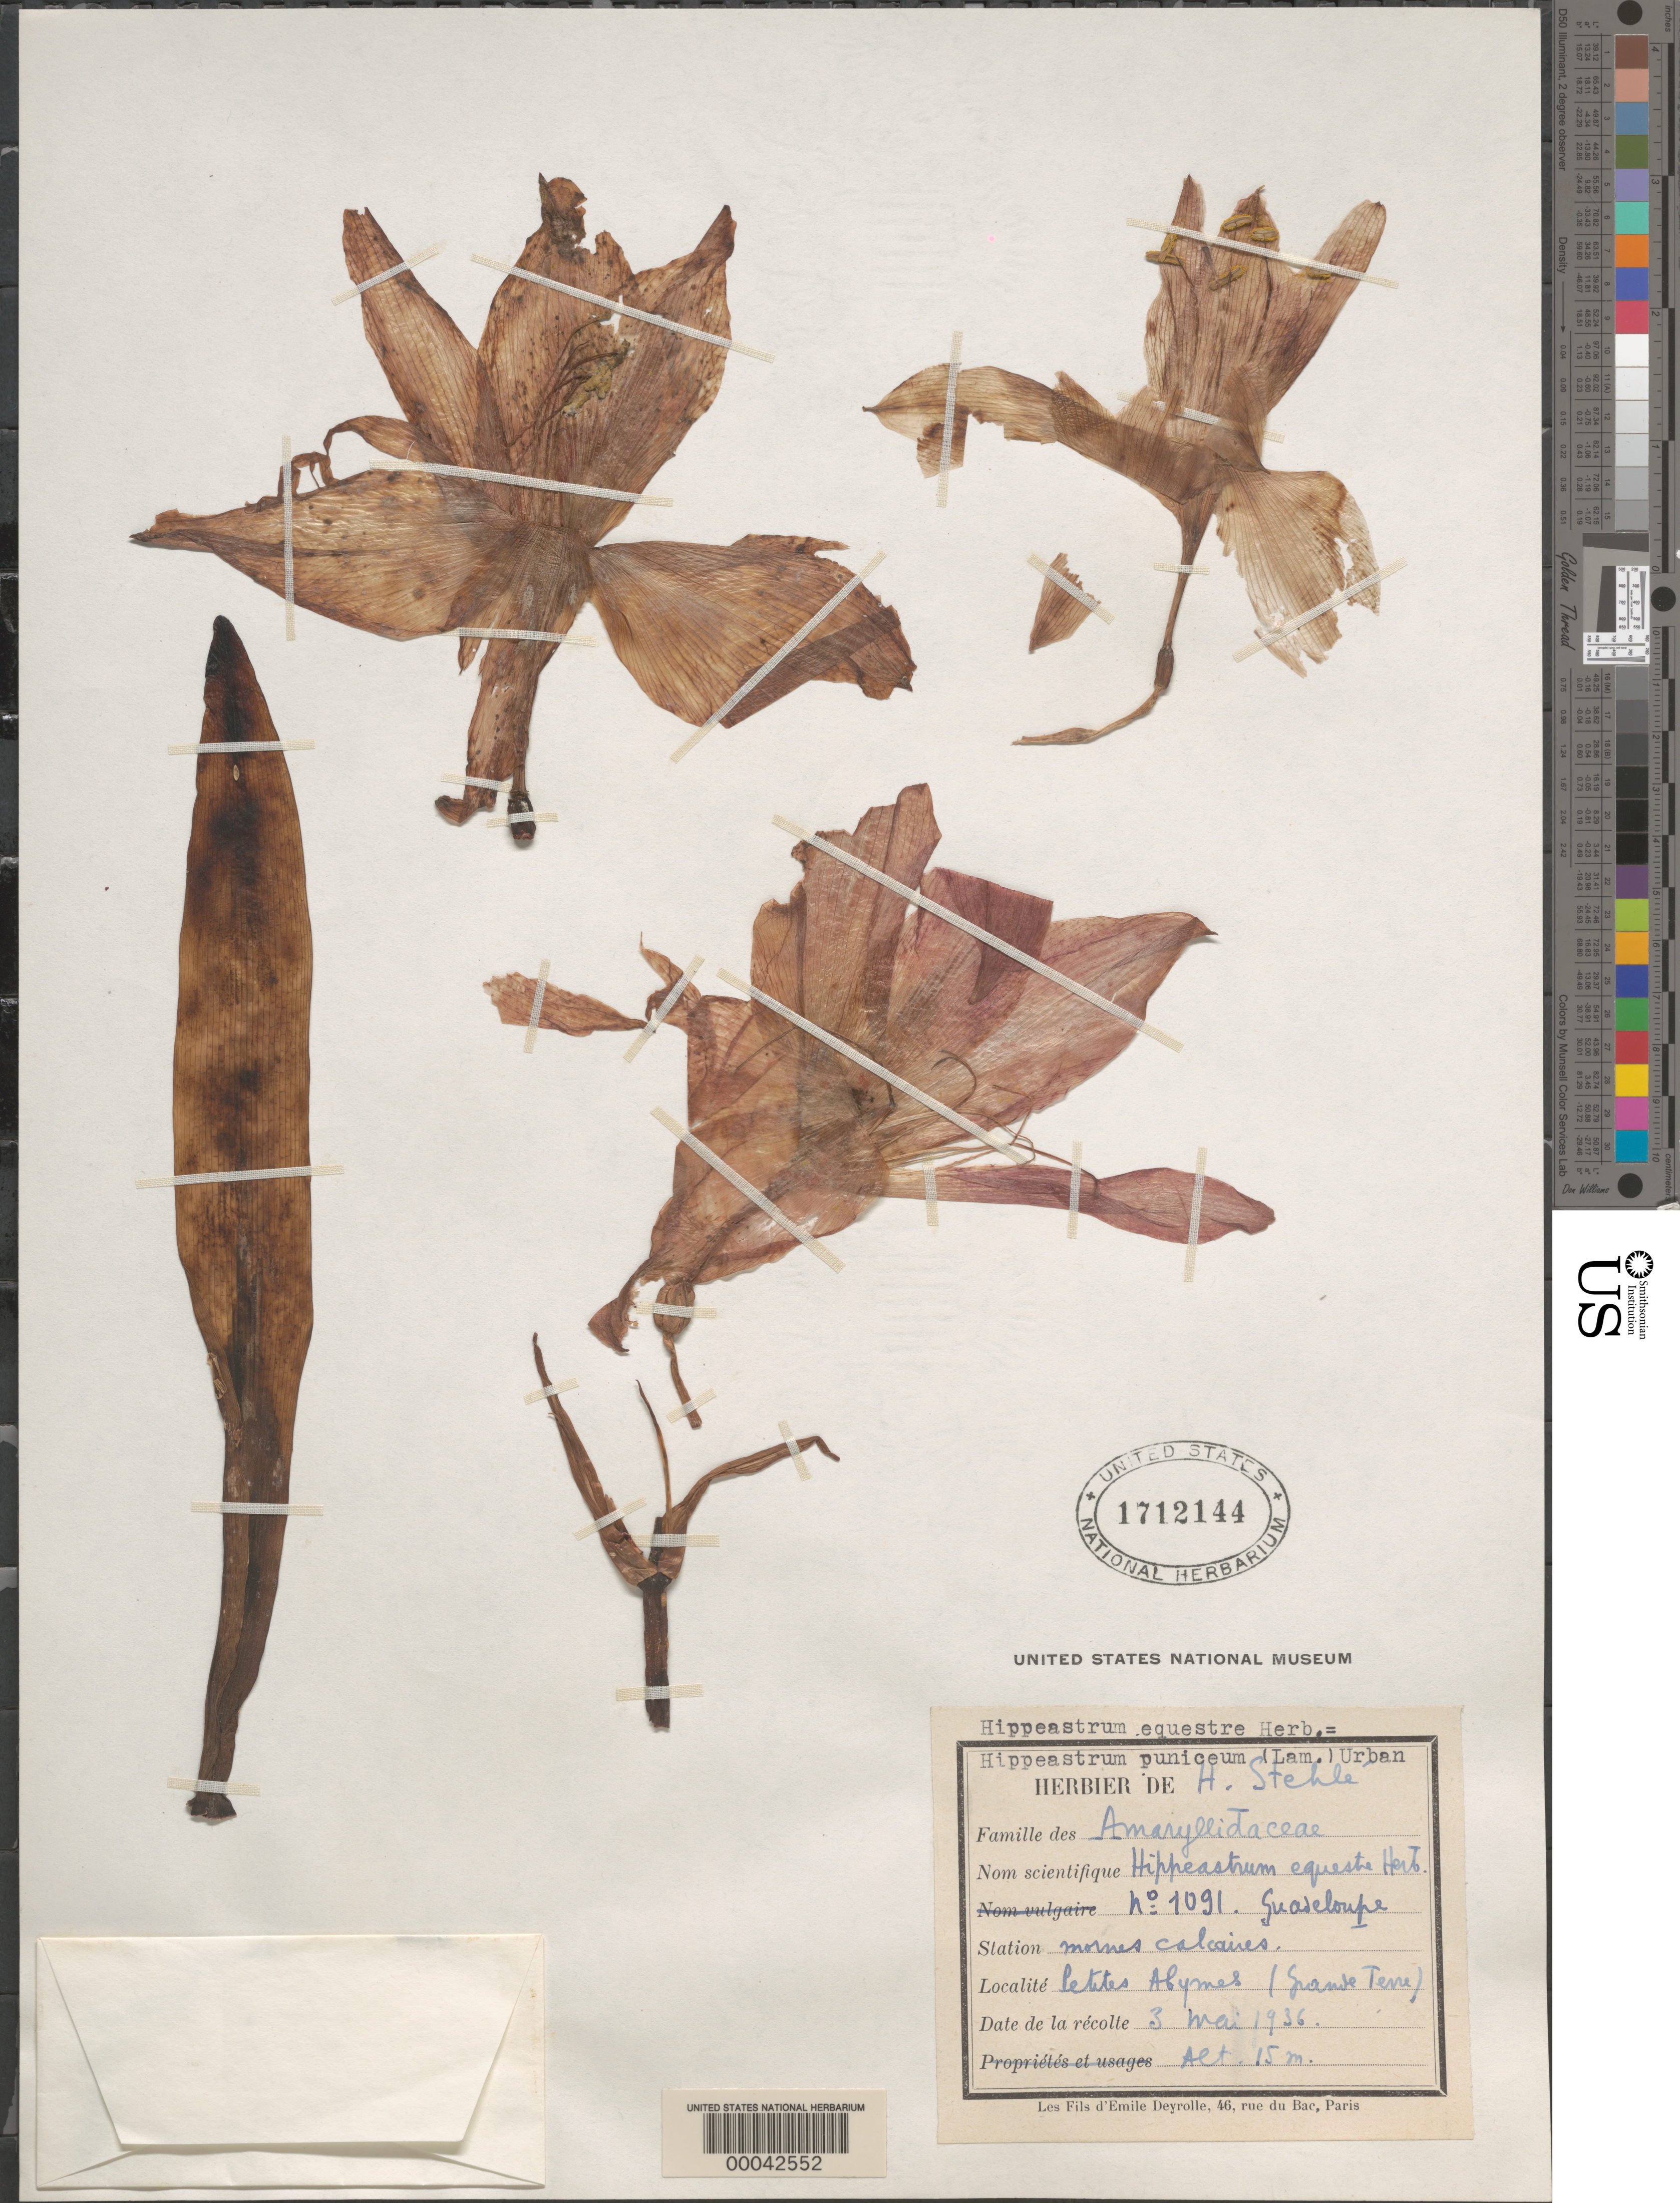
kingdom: Plantae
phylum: Tracheophyta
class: Liliopsida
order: Asparagales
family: Amaryllidaceae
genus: Hippeastrum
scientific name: Hippeastrum puniceum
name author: (Lam.) Voss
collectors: H. Stehlé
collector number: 1091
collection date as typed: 03 May 1936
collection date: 1936-05-03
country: Guadeloupe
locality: Petites abymes (grande terre)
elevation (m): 15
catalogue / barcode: US 1712144